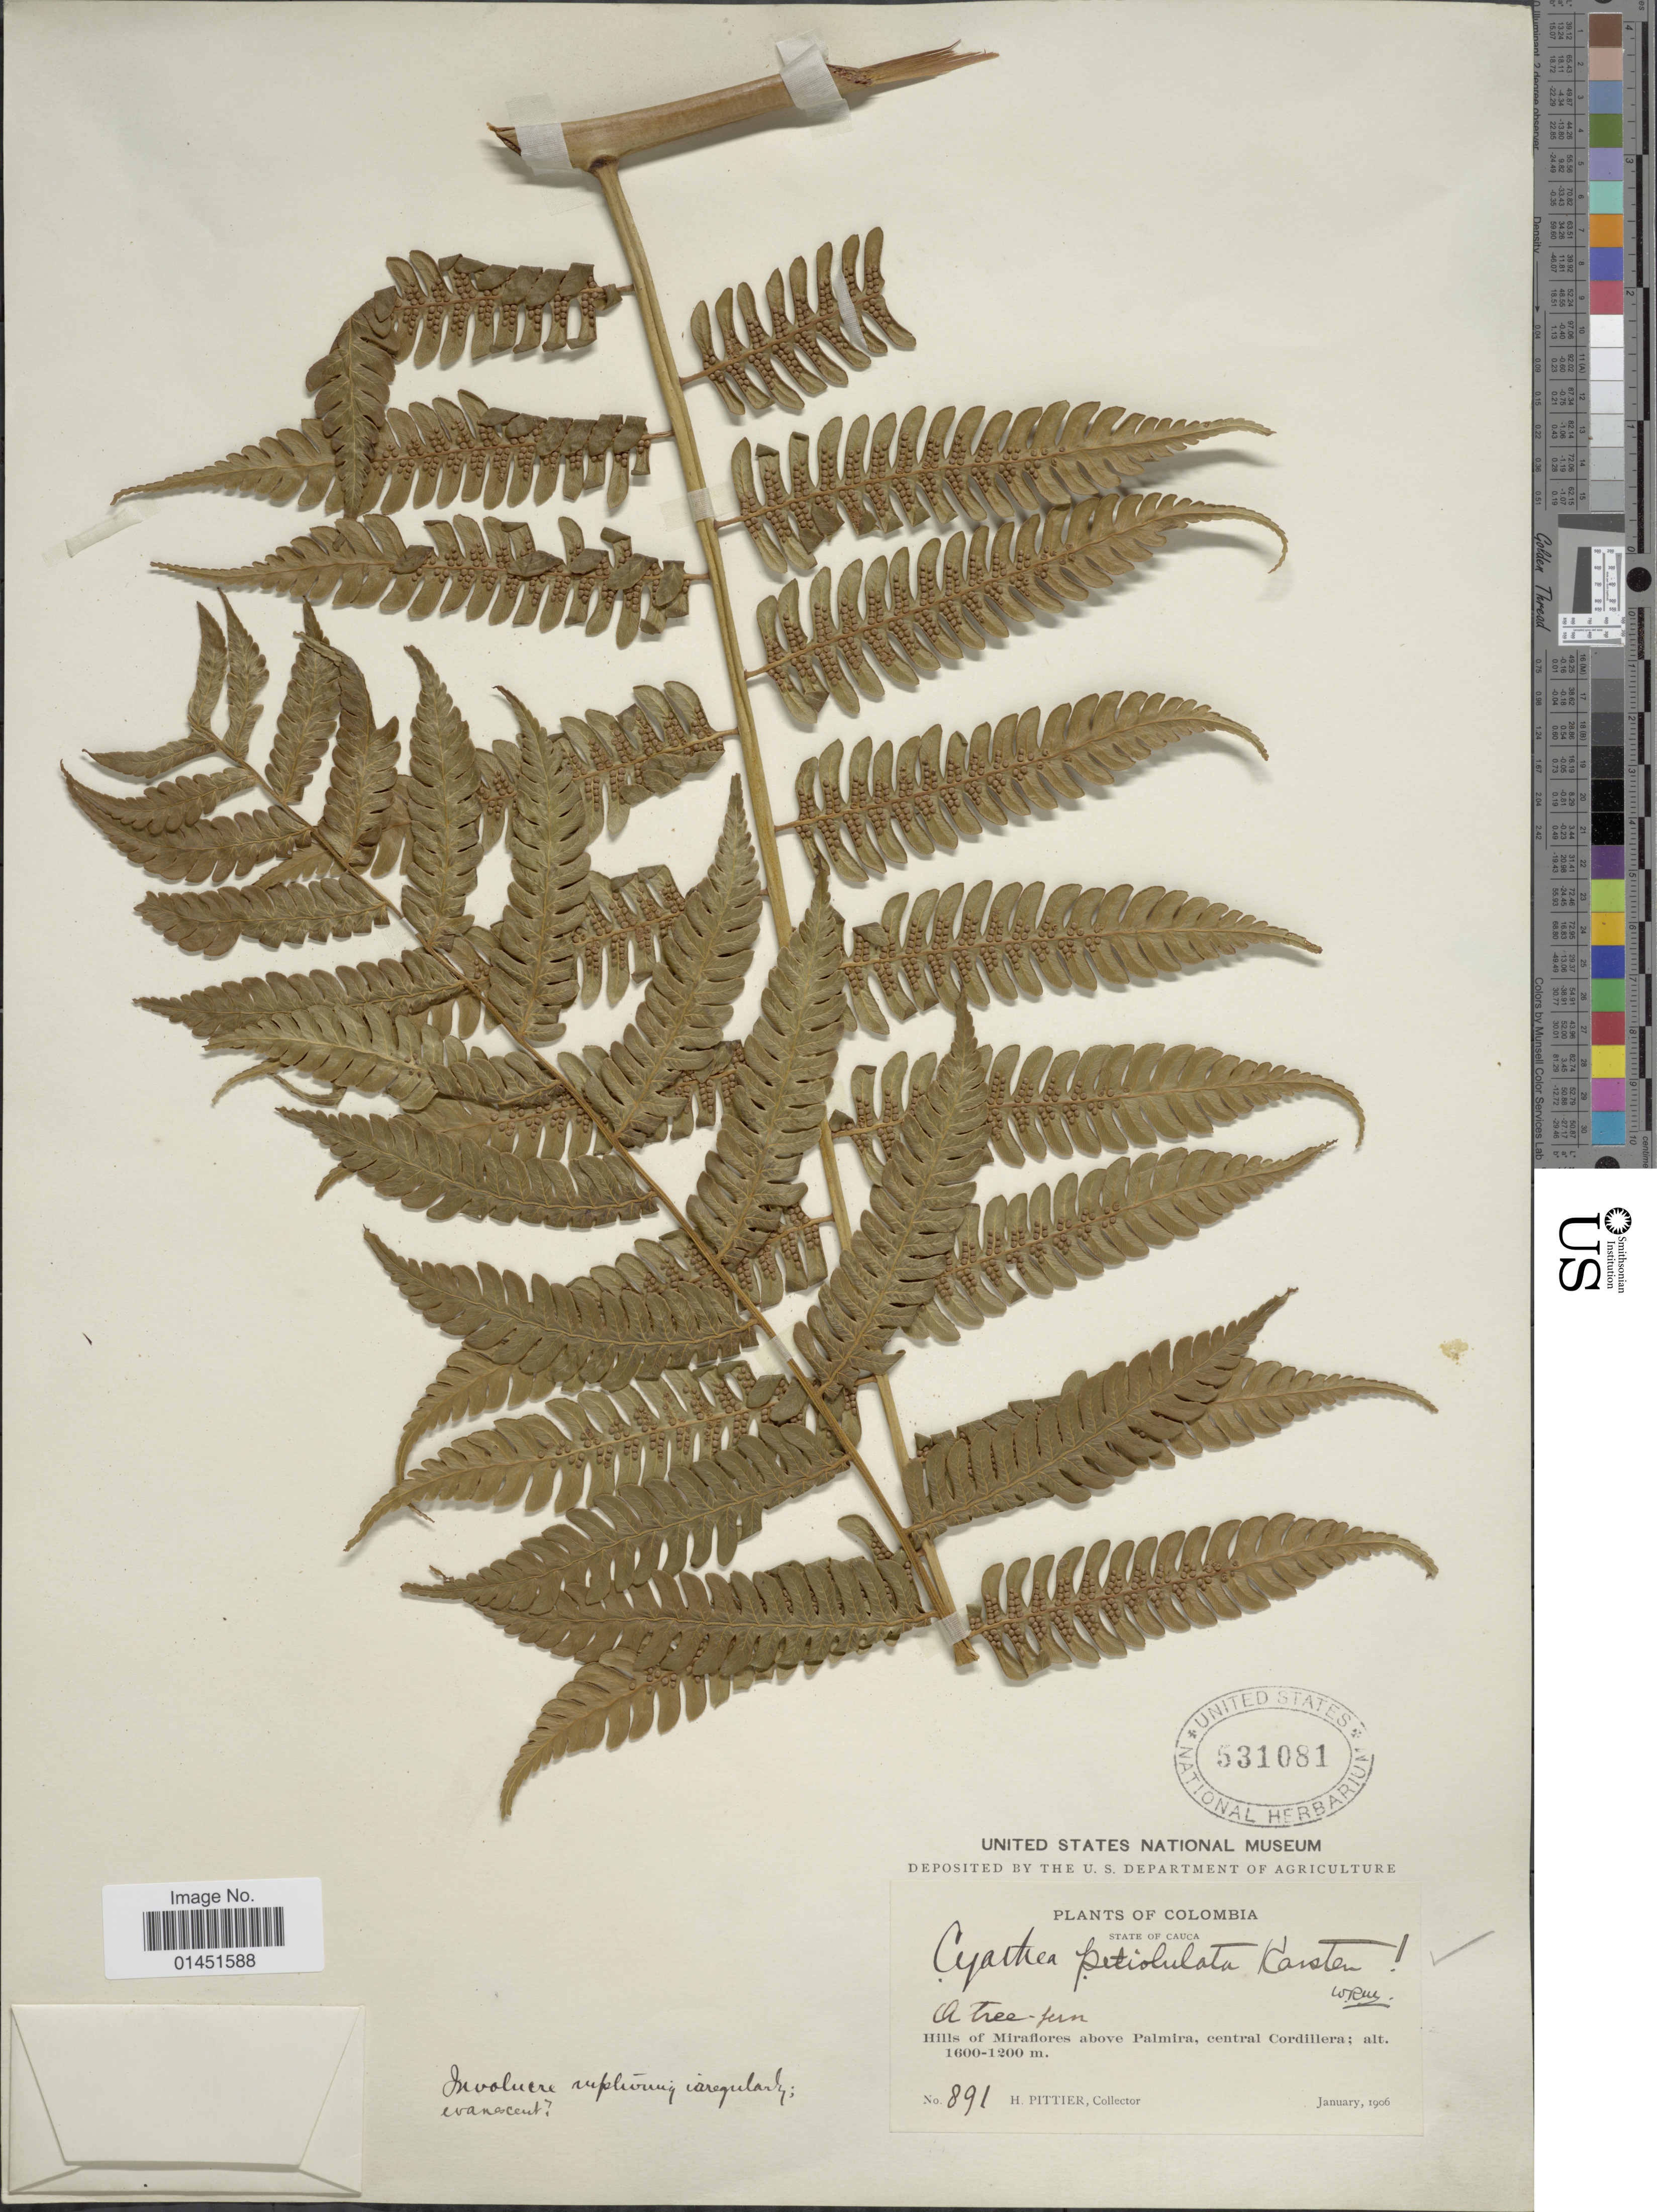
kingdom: Plantae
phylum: Tracheophyta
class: Polypodiopsida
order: Cyatheales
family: Cyatheaceae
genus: Cyathea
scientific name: Cyathea divergens var. divergens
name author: Kunze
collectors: H. F. Pittier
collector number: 891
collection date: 1906-01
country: Colombia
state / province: Cauca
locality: Hills of Miraflores above Palmira, central Cordillera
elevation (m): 1200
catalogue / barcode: US 531081